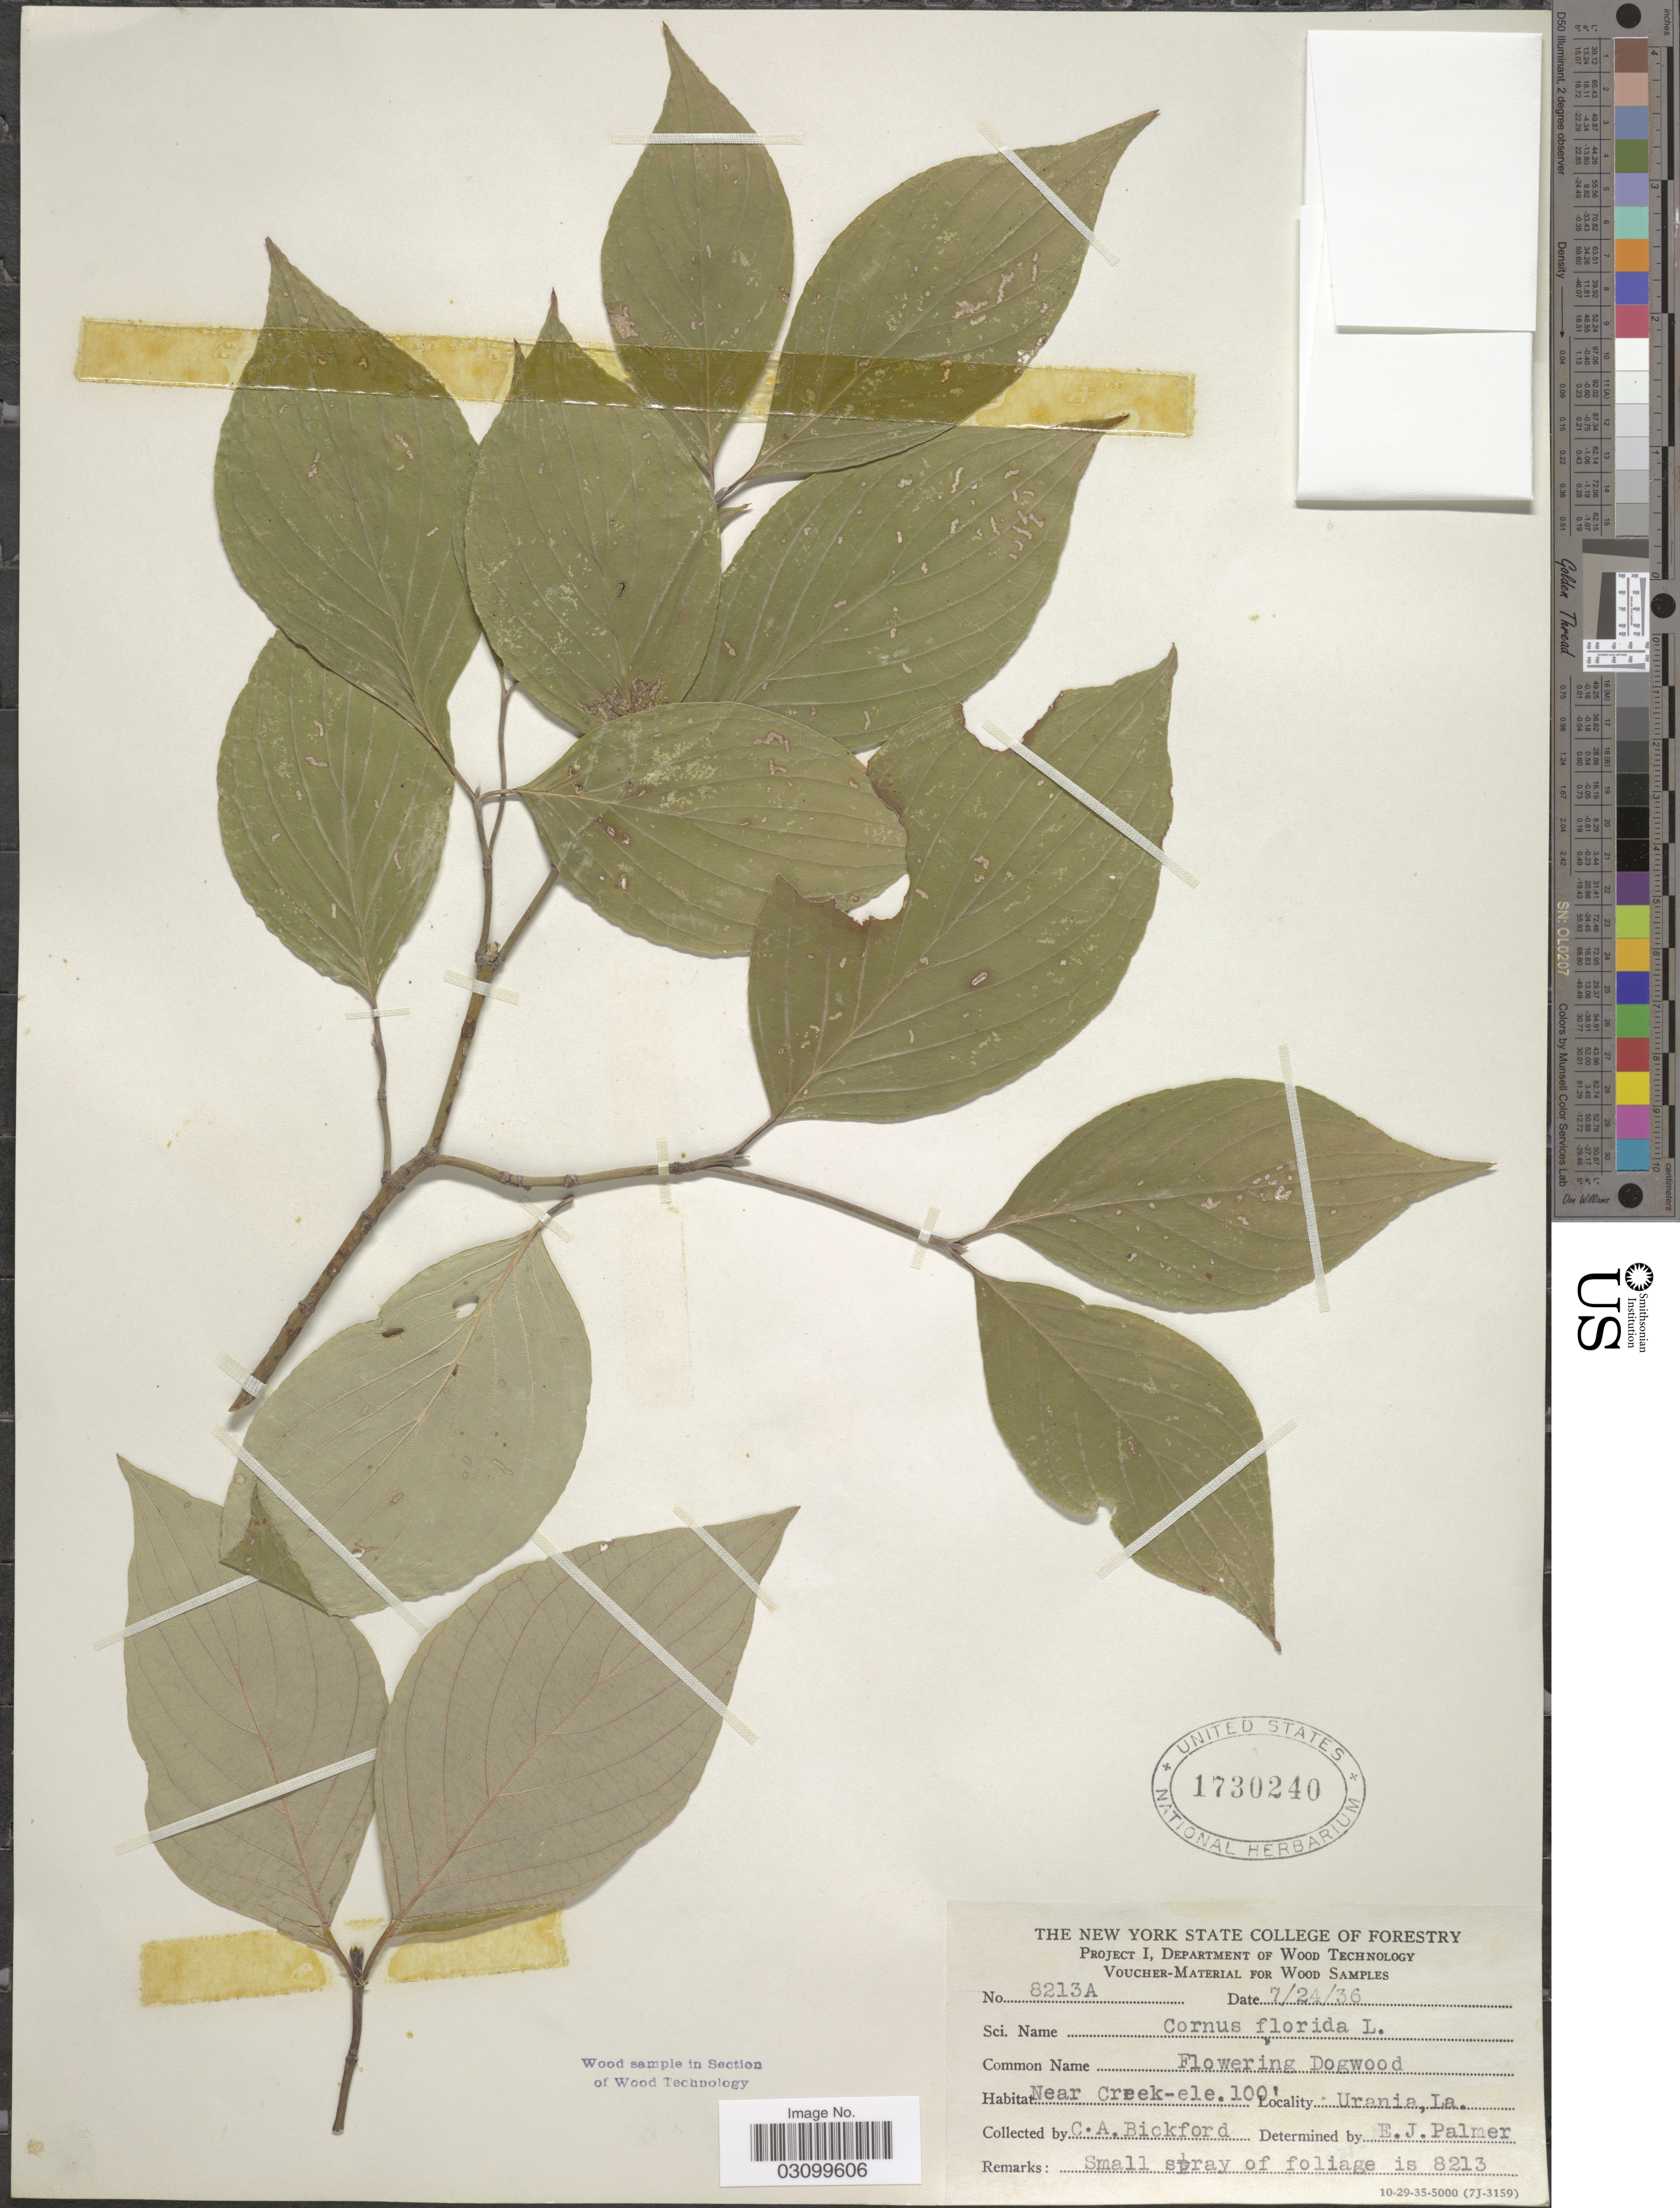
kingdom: Plantae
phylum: Tracheophyta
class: Magnoliopsida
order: Cornales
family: Cornaceae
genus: Cornus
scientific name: Cornus florida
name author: L.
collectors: C. Bickford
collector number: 8213A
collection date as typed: Transcribed d/m/y: 24/7/36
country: United States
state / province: Louisiana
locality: Near Creek. Urania.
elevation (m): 30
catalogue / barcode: US 1730240